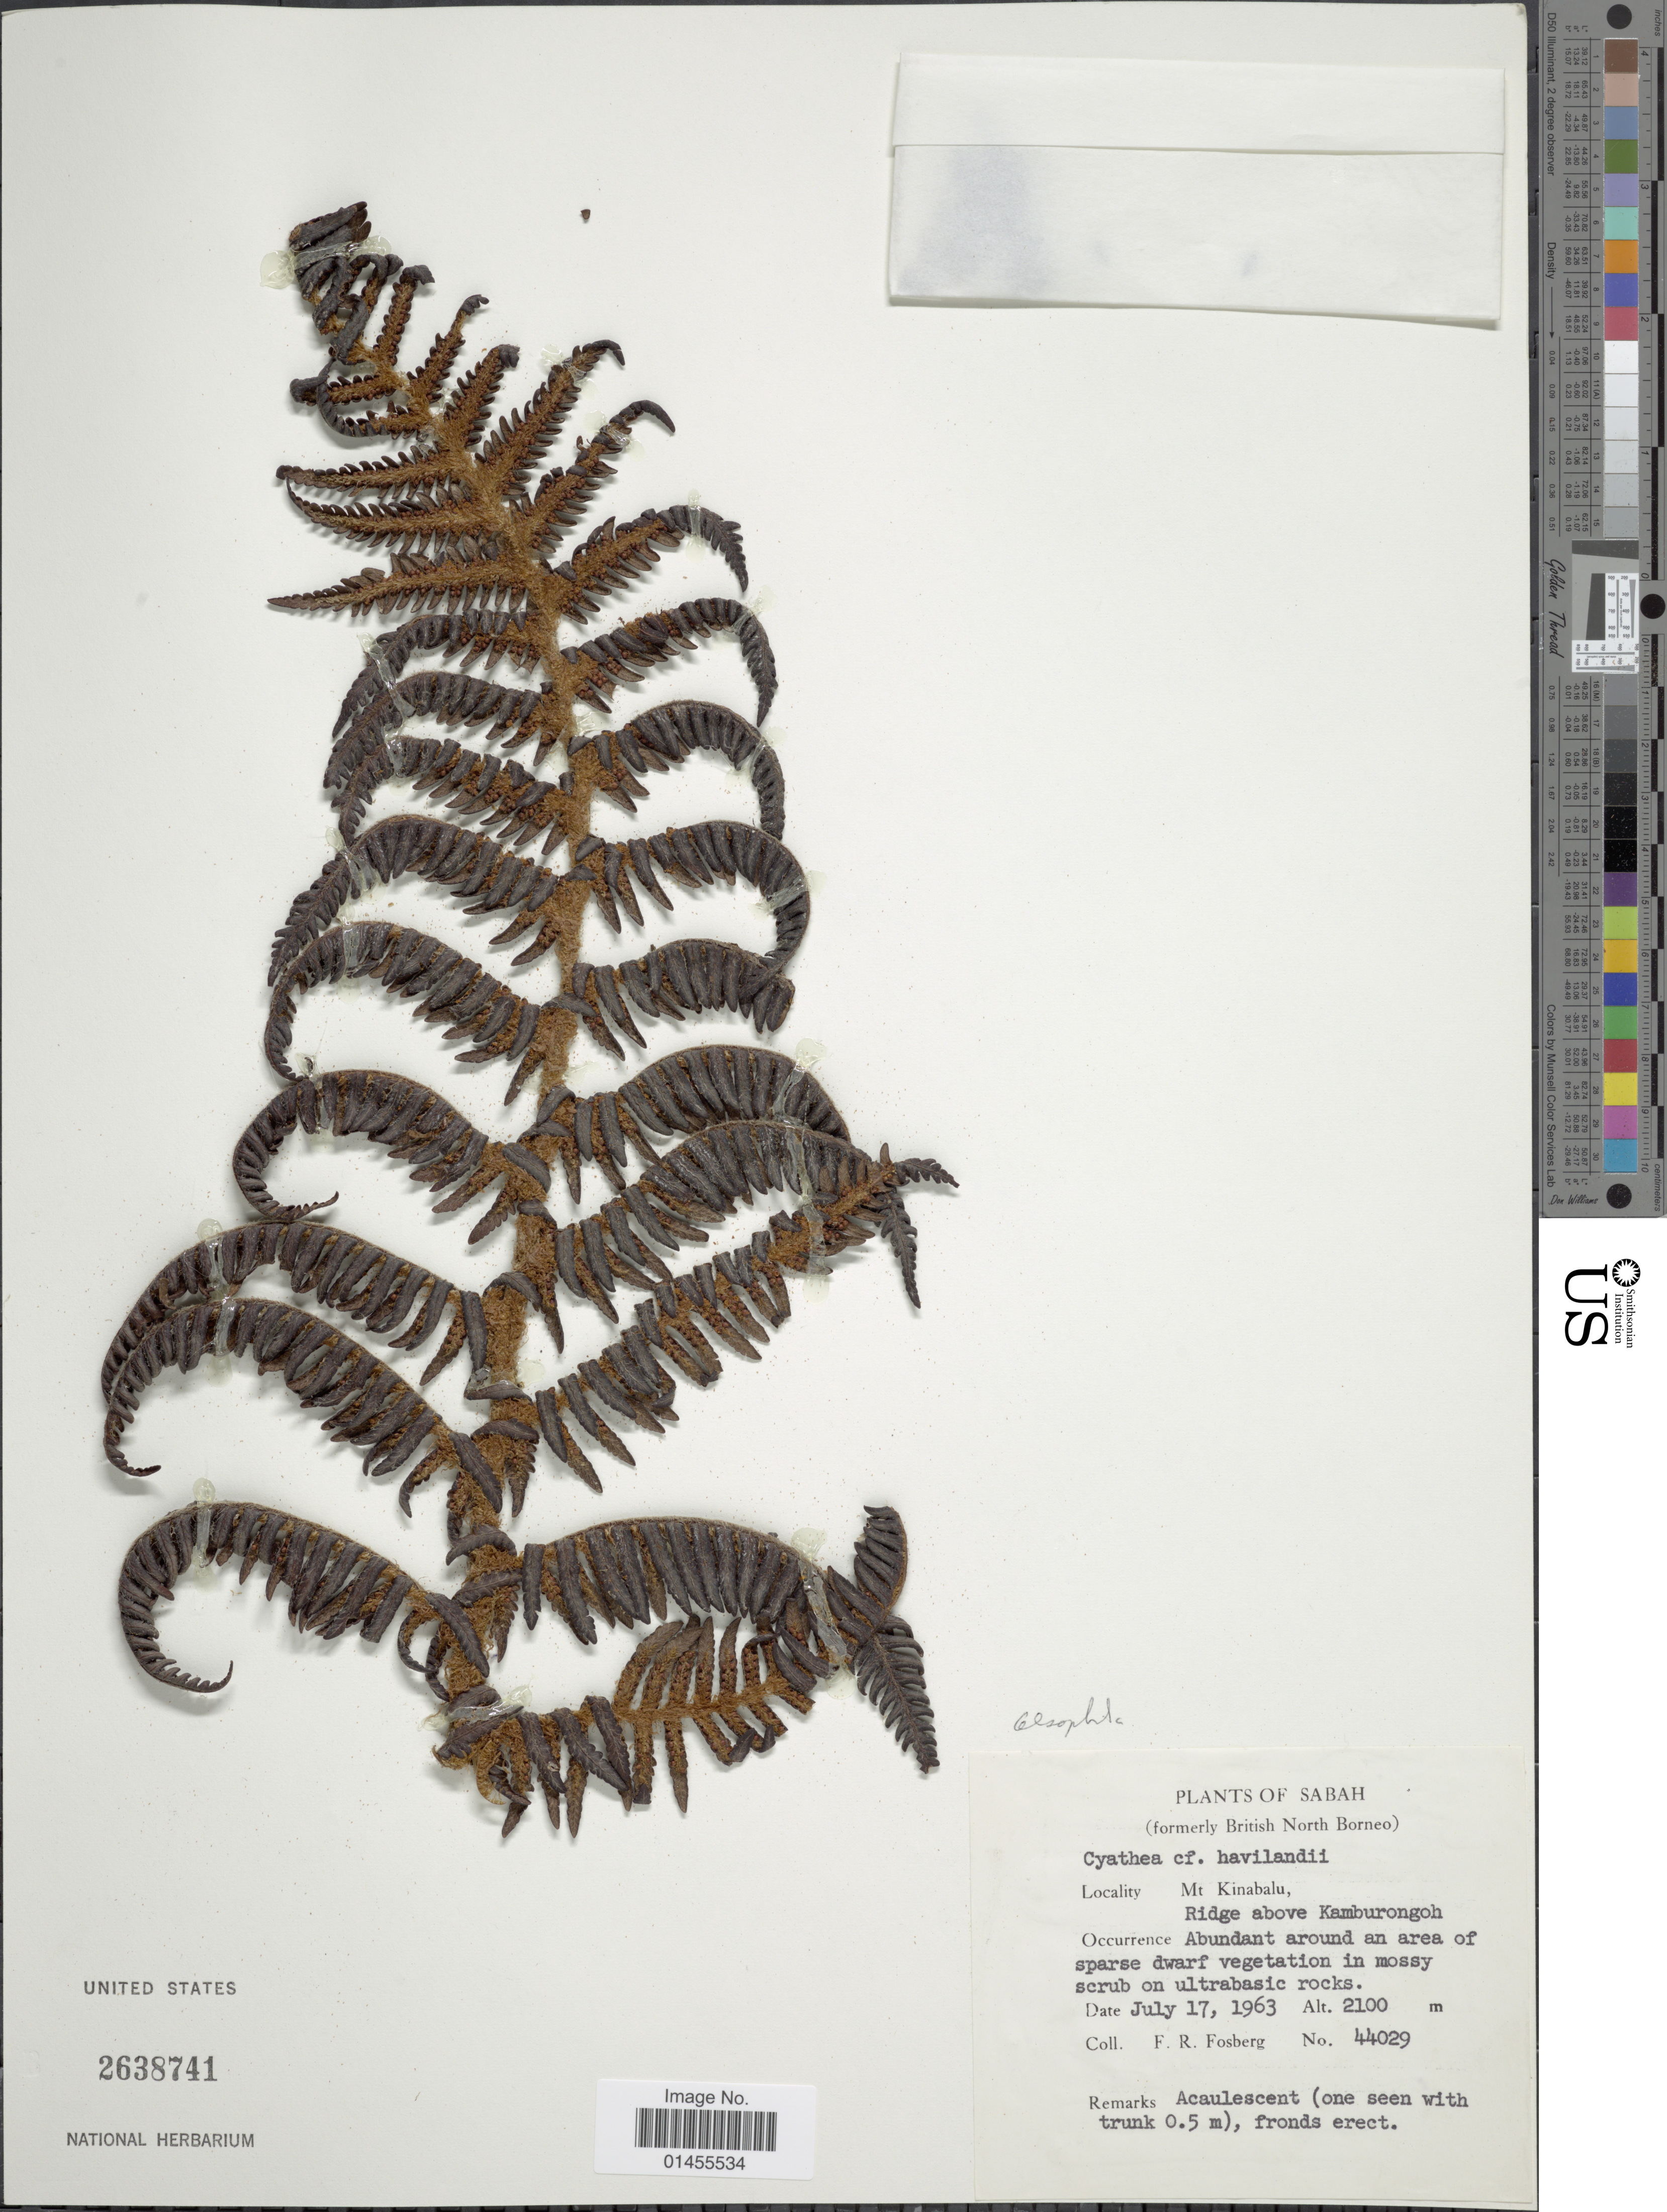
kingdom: Plantae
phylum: Tracheophyta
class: Polypodiopsida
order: Cyatheales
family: Cyatheaceae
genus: Alsophila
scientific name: Alsophila havilandii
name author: (Baker) R.M. Tryon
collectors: F. R. Fosberg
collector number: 44029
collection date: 1963-07-17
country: Malaysia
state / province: Sabah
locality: Formerly British North Borneo. Mt. Kinabalu. Ridge above Kamburongoh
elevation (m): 2100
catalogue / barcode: US 2638741